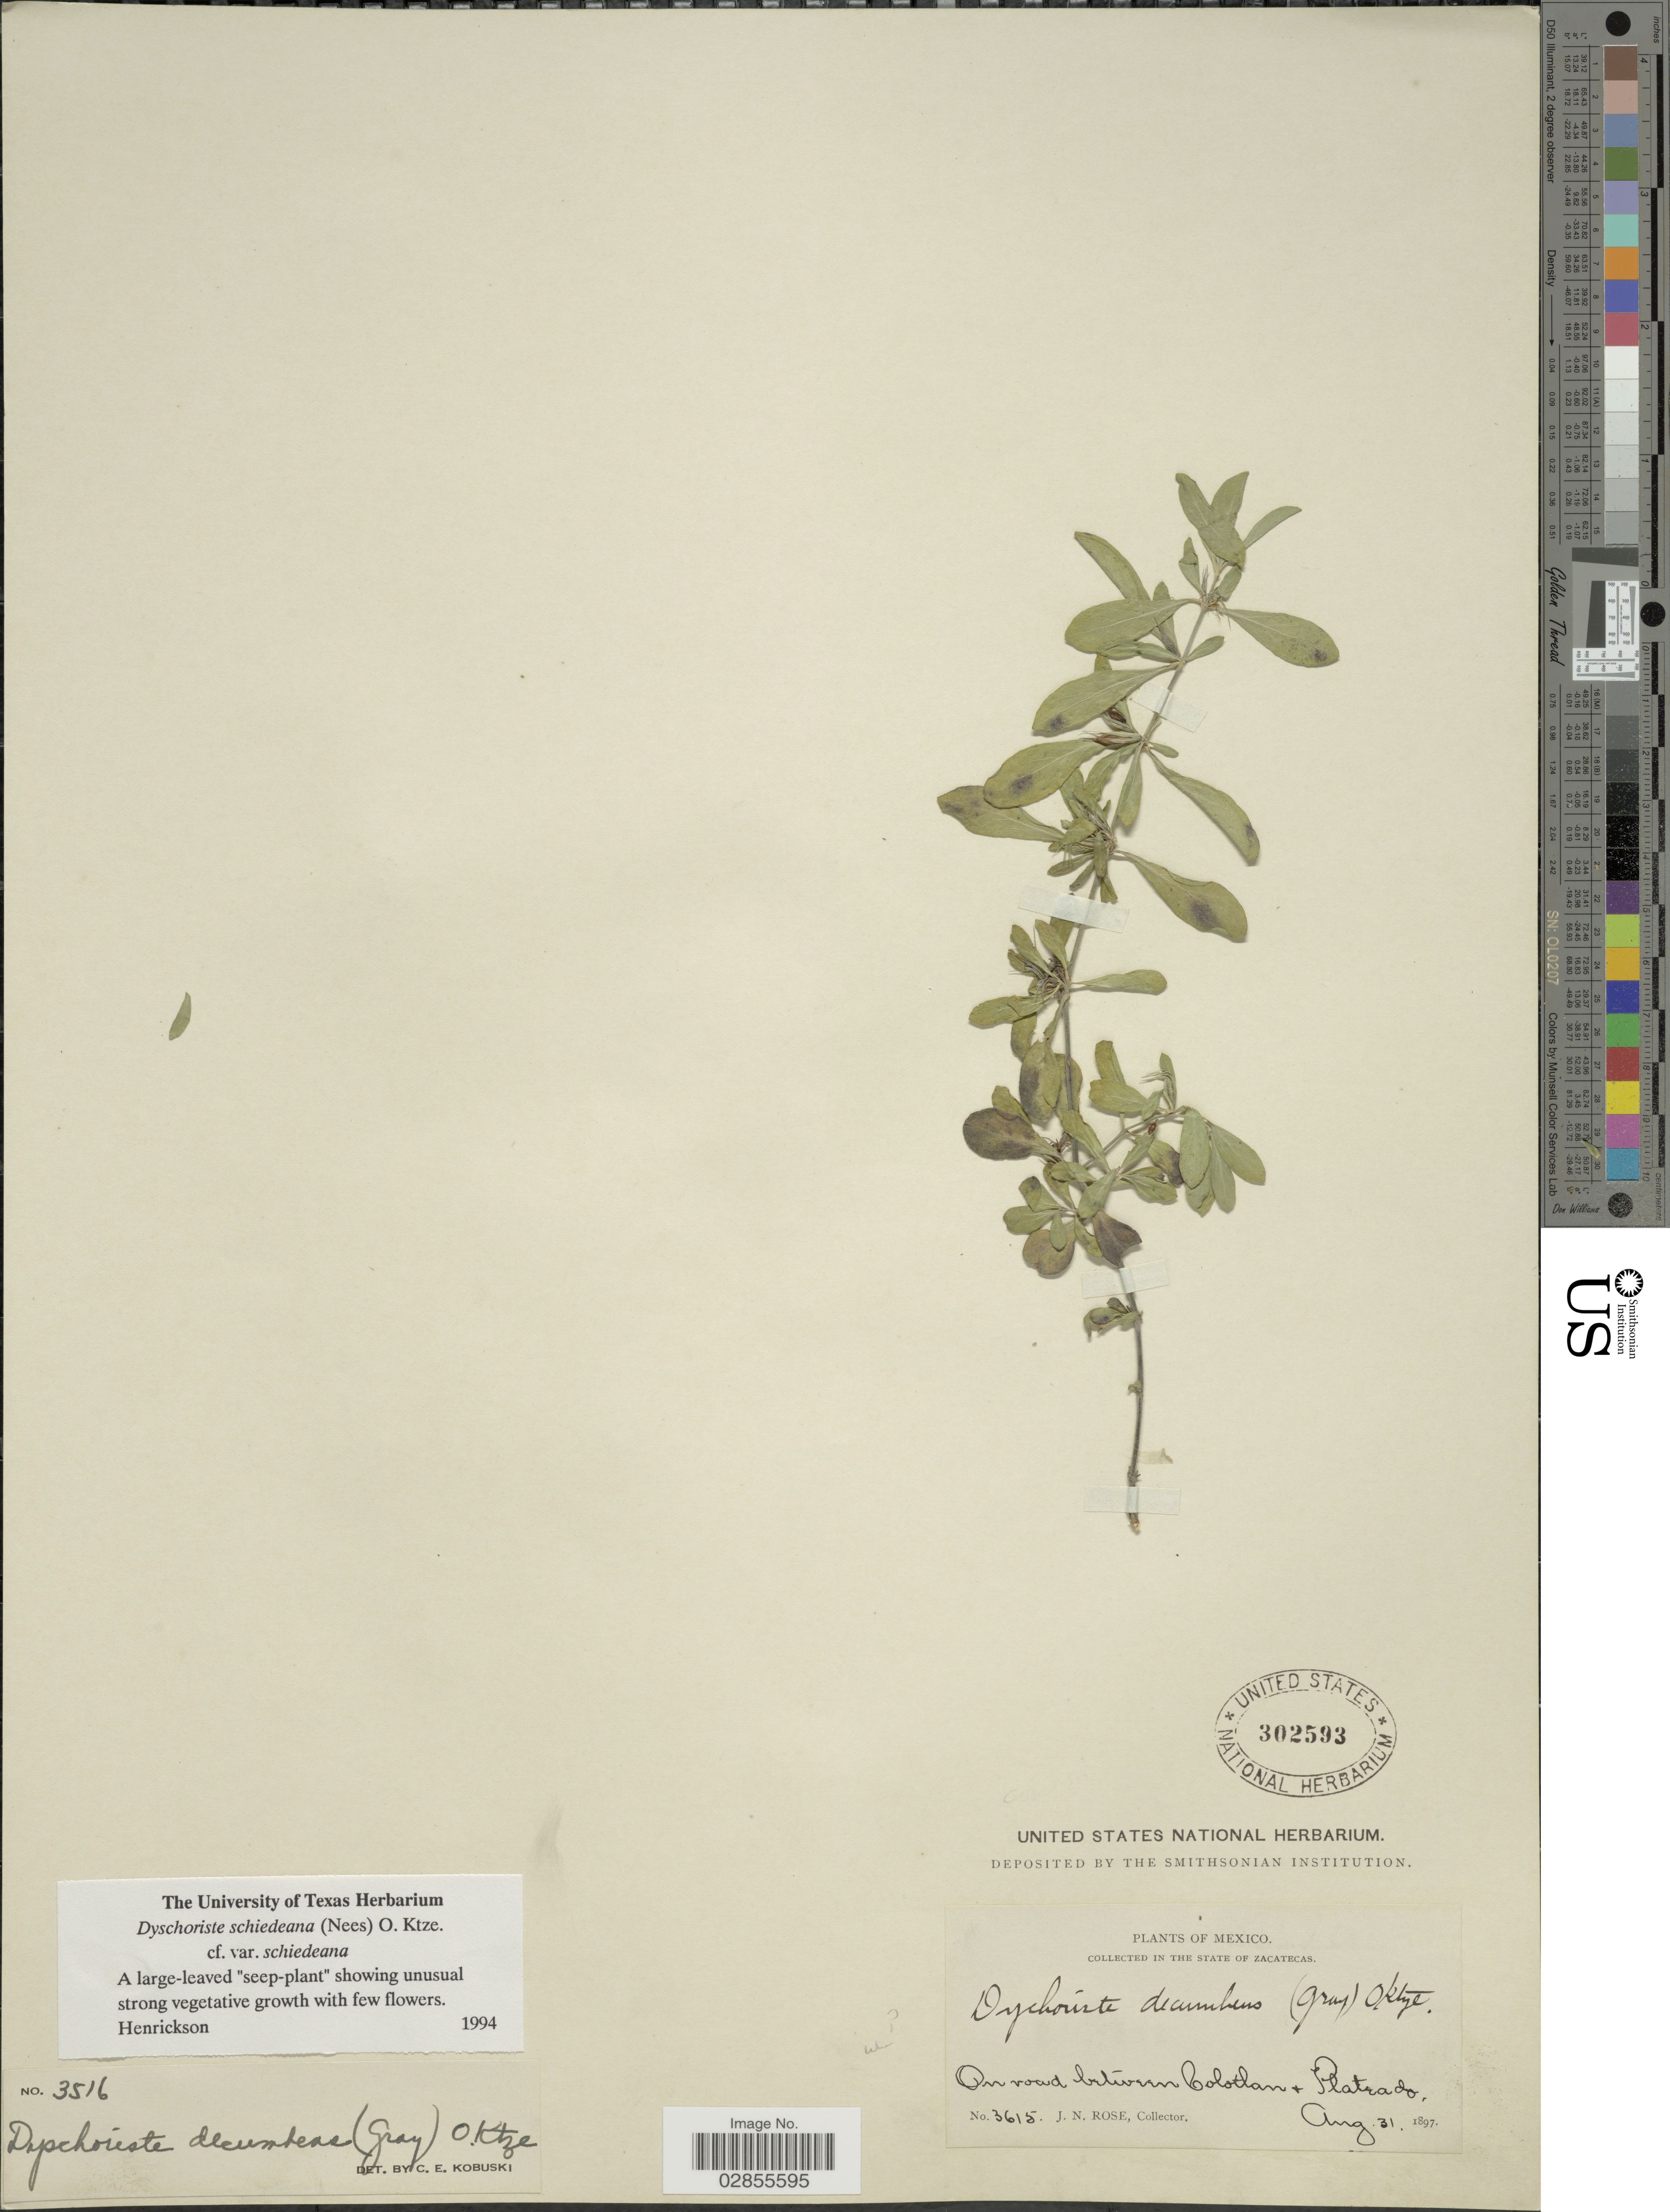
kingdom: Plantae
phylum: Tracheophyta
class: Magnoliopsida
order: Lamiales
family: Acanthaceae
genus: Dyschoriste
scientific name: Dyschoriste schiedeana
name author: (Nees) Kuntze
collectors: J. N. Rose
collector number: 3615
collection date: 1897-08-31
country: Mexico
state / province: Zacatecas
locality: On road between Colotlan & Plateado.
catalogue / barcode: US 302593